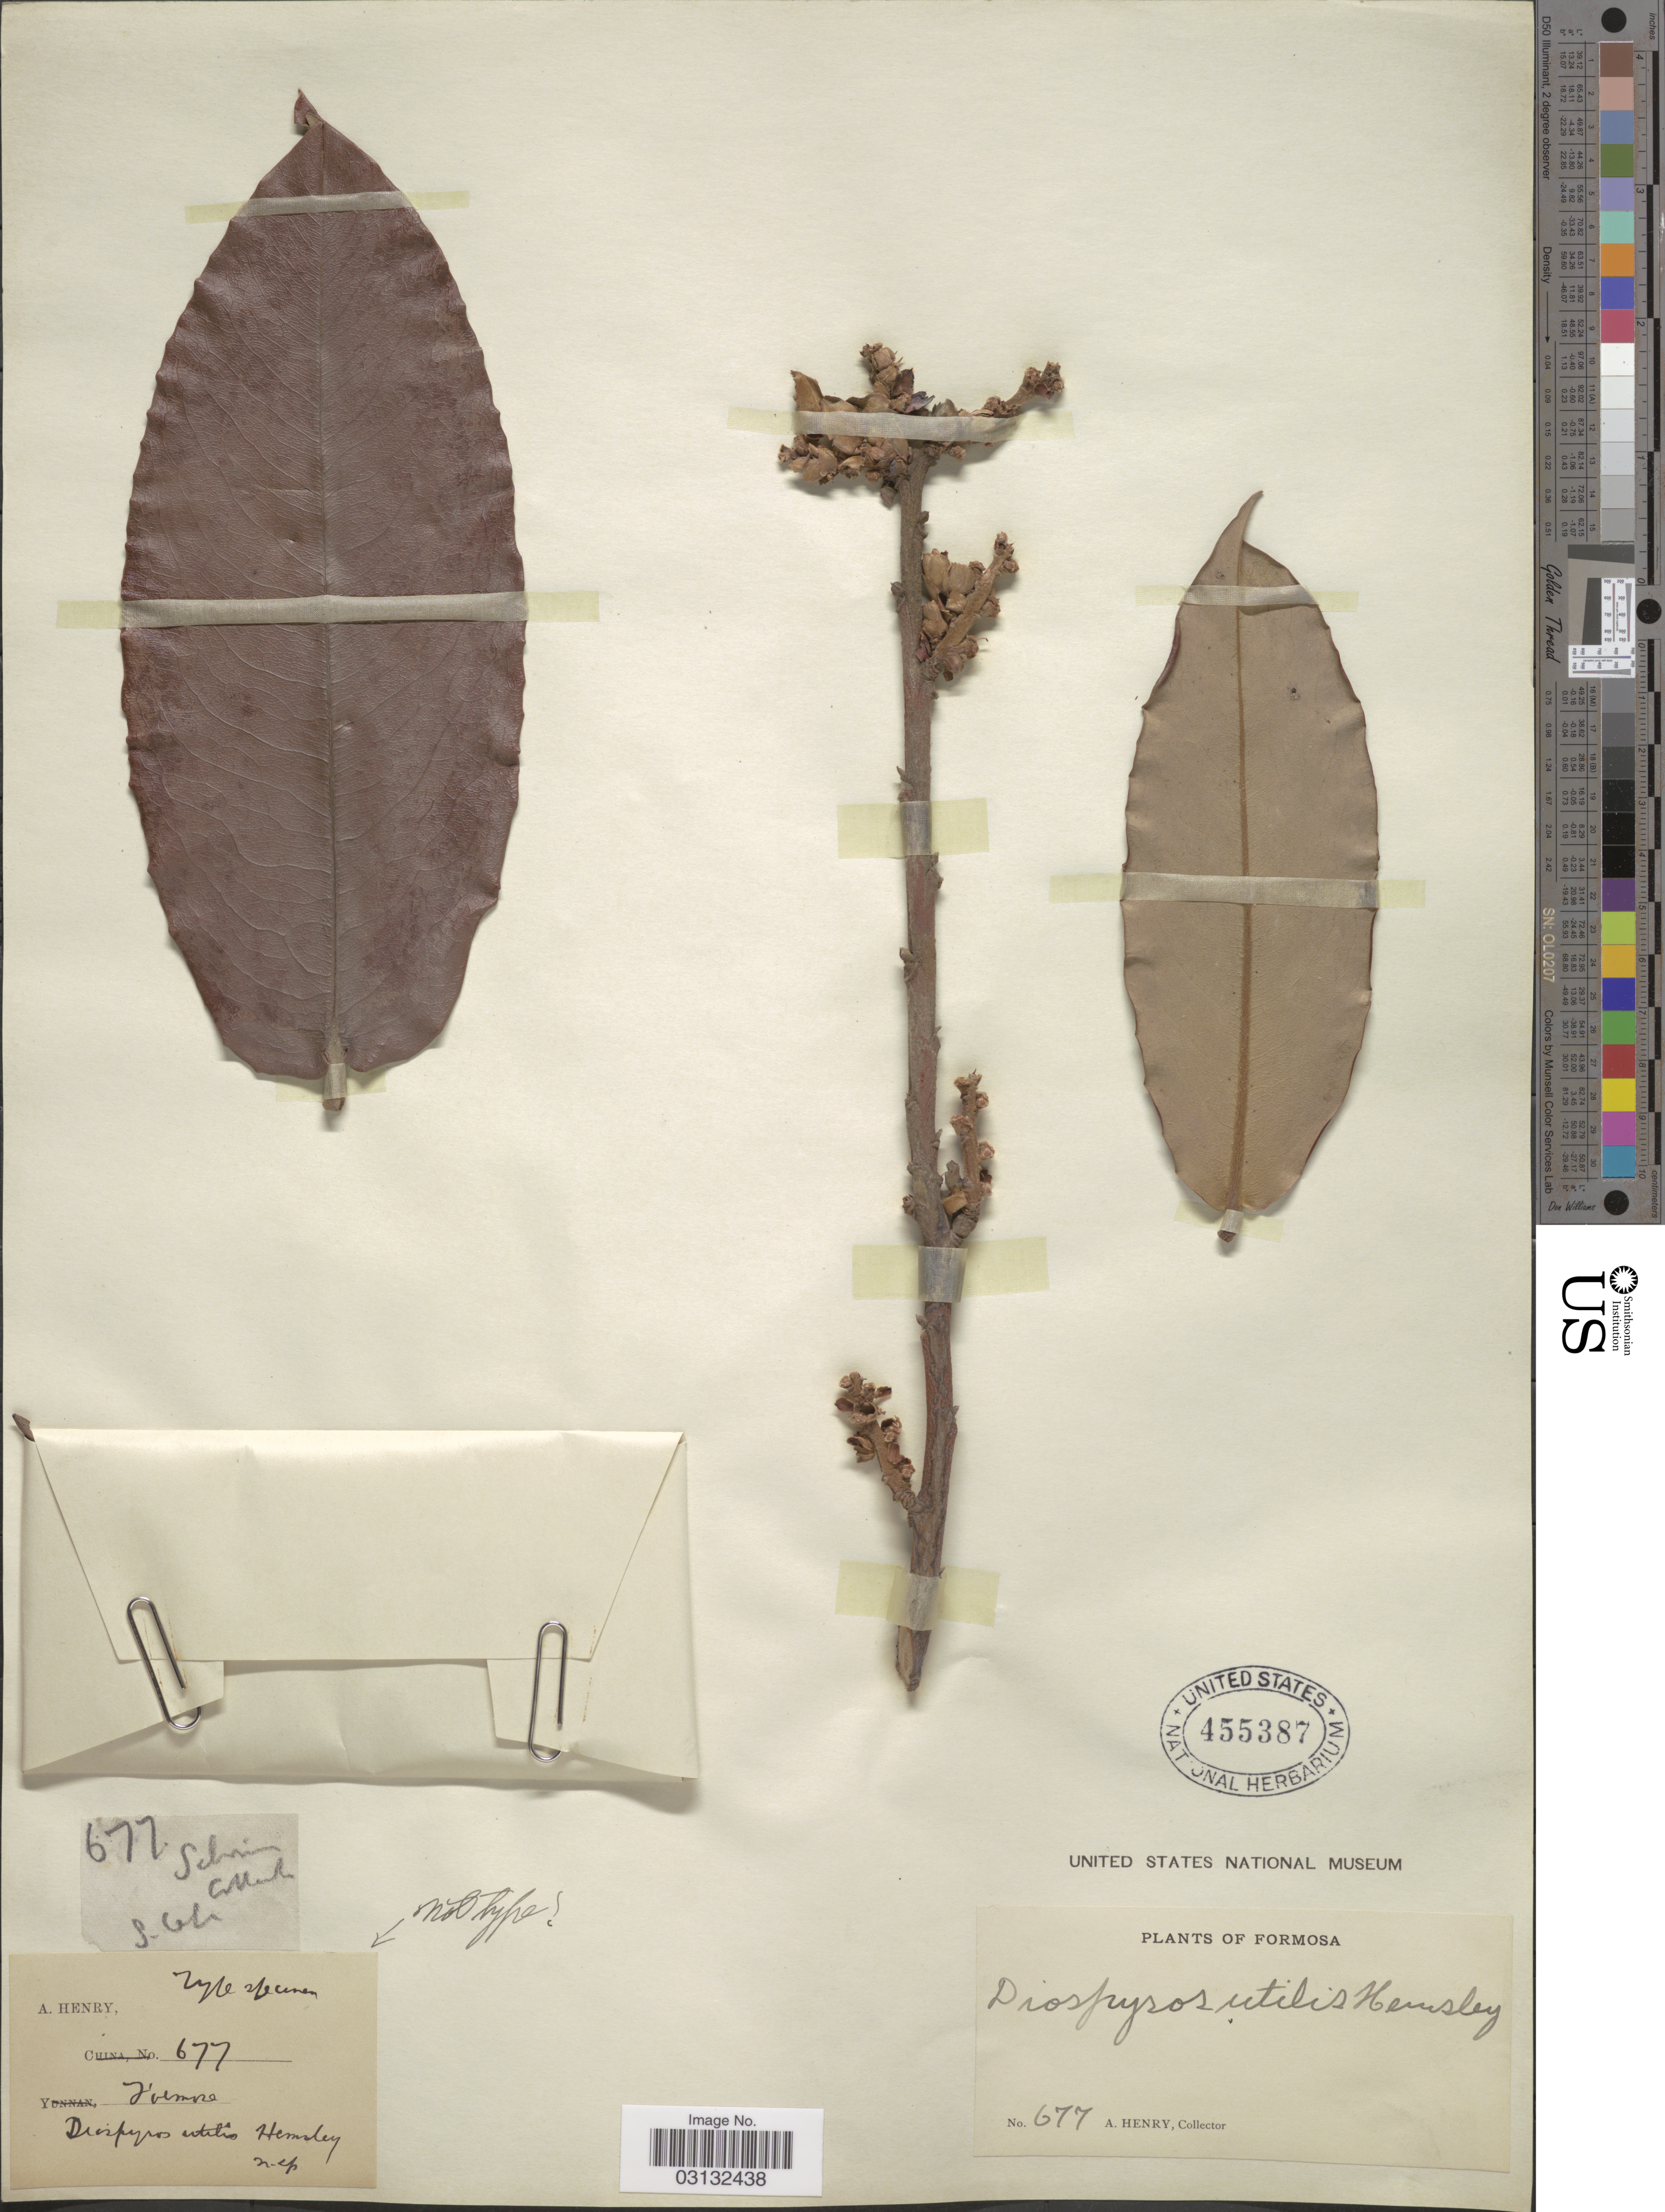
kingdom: Plantae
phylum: Tracheophyta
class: Magnoliopsida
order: Ericales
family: Ebenaceae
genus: Diospyros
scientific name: Diospyros utilis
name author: Hemsl.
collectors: A. Henry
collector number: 677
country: Taiwan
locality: Formosa.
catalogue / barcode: US 455387